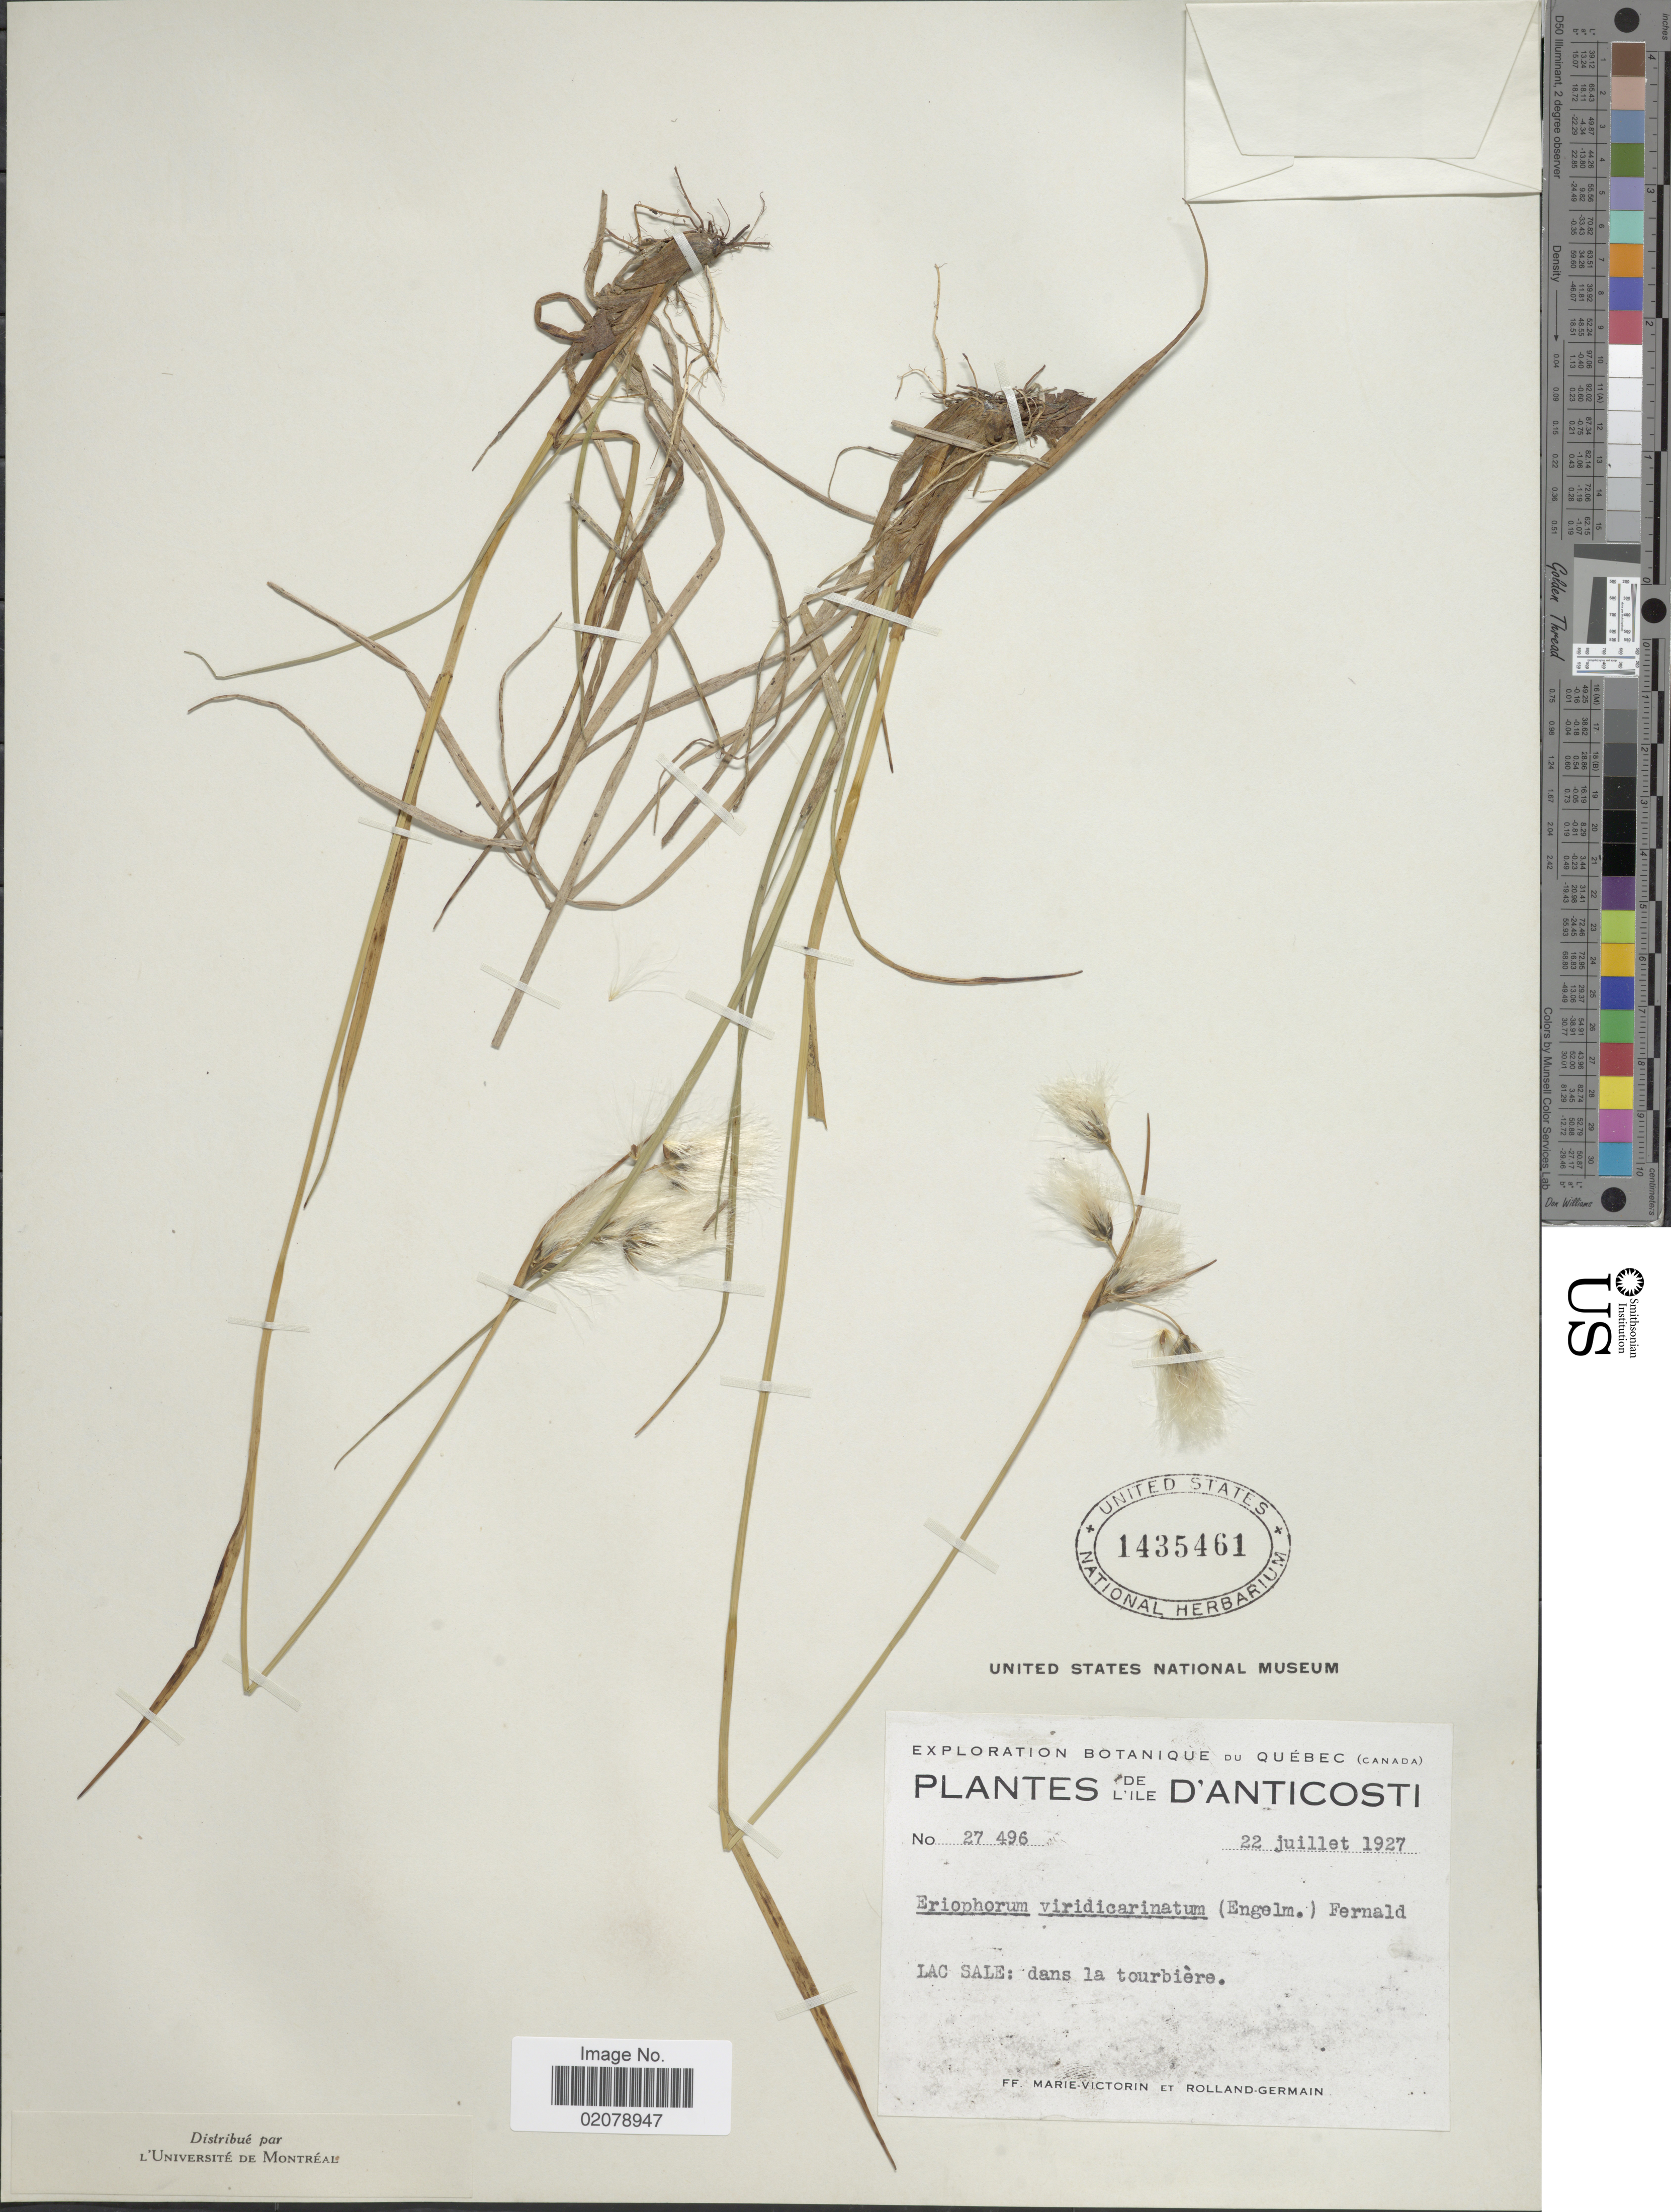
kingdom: Plantae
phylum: Tracheophyta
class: Liliopsida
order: Poales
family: Cyperaceae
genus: Eriophorum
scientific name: Eriophorum viridicarinatum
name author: (Englem.) Fernald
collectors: F. Marie-Victorin & Rolland-Germain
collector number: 27496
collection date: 1927-07-22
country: Canada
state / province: Quebec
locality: De L' ILe D' Anticosti, Lac Salle: dans la tourbiere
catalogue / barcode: US 1435461